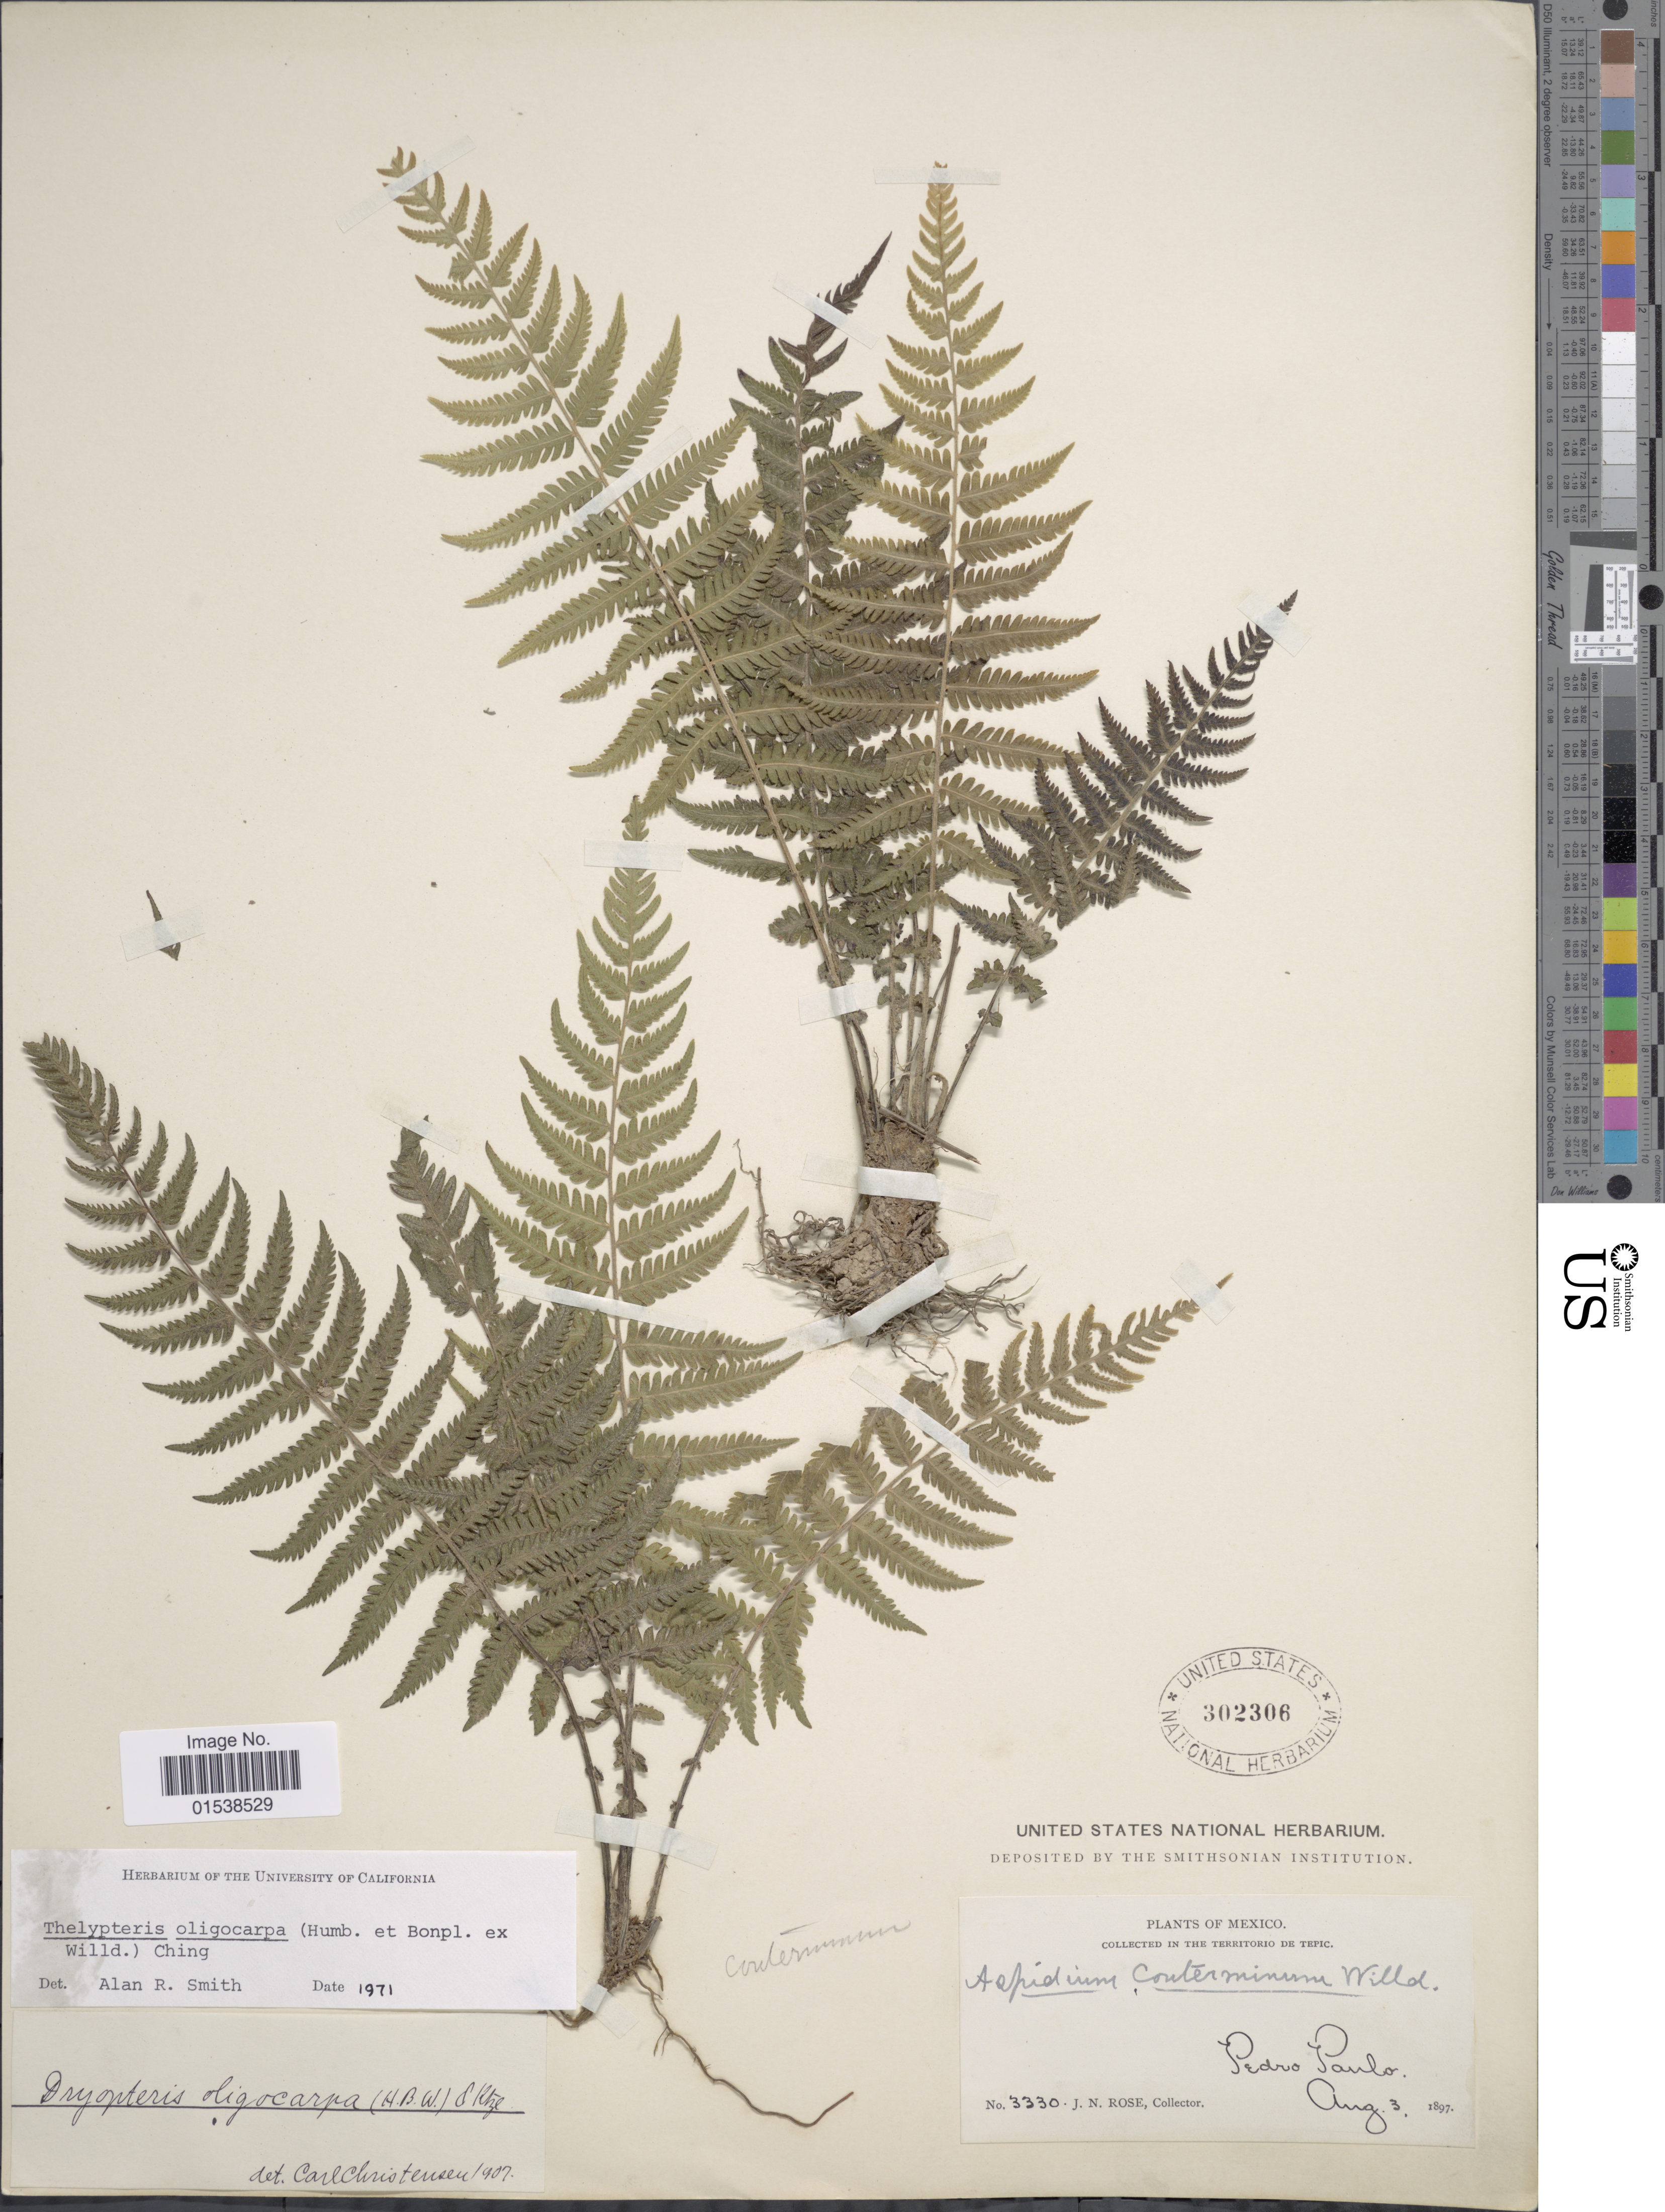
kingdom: Plantae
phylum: Tracheophyta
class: Polypodiopsida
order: Polypodiales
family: Thelypteridaceae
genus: Amauropelta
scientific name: Amauropelta oligocarpa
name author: (Humb. & Bonpl. ex Willd.) Pic. Serm.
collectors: J. N. Rose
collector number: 3330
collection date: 1897-08-03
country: Mexico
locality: Territorio de Tepic, Pedro Paulo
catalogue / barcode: US 302306